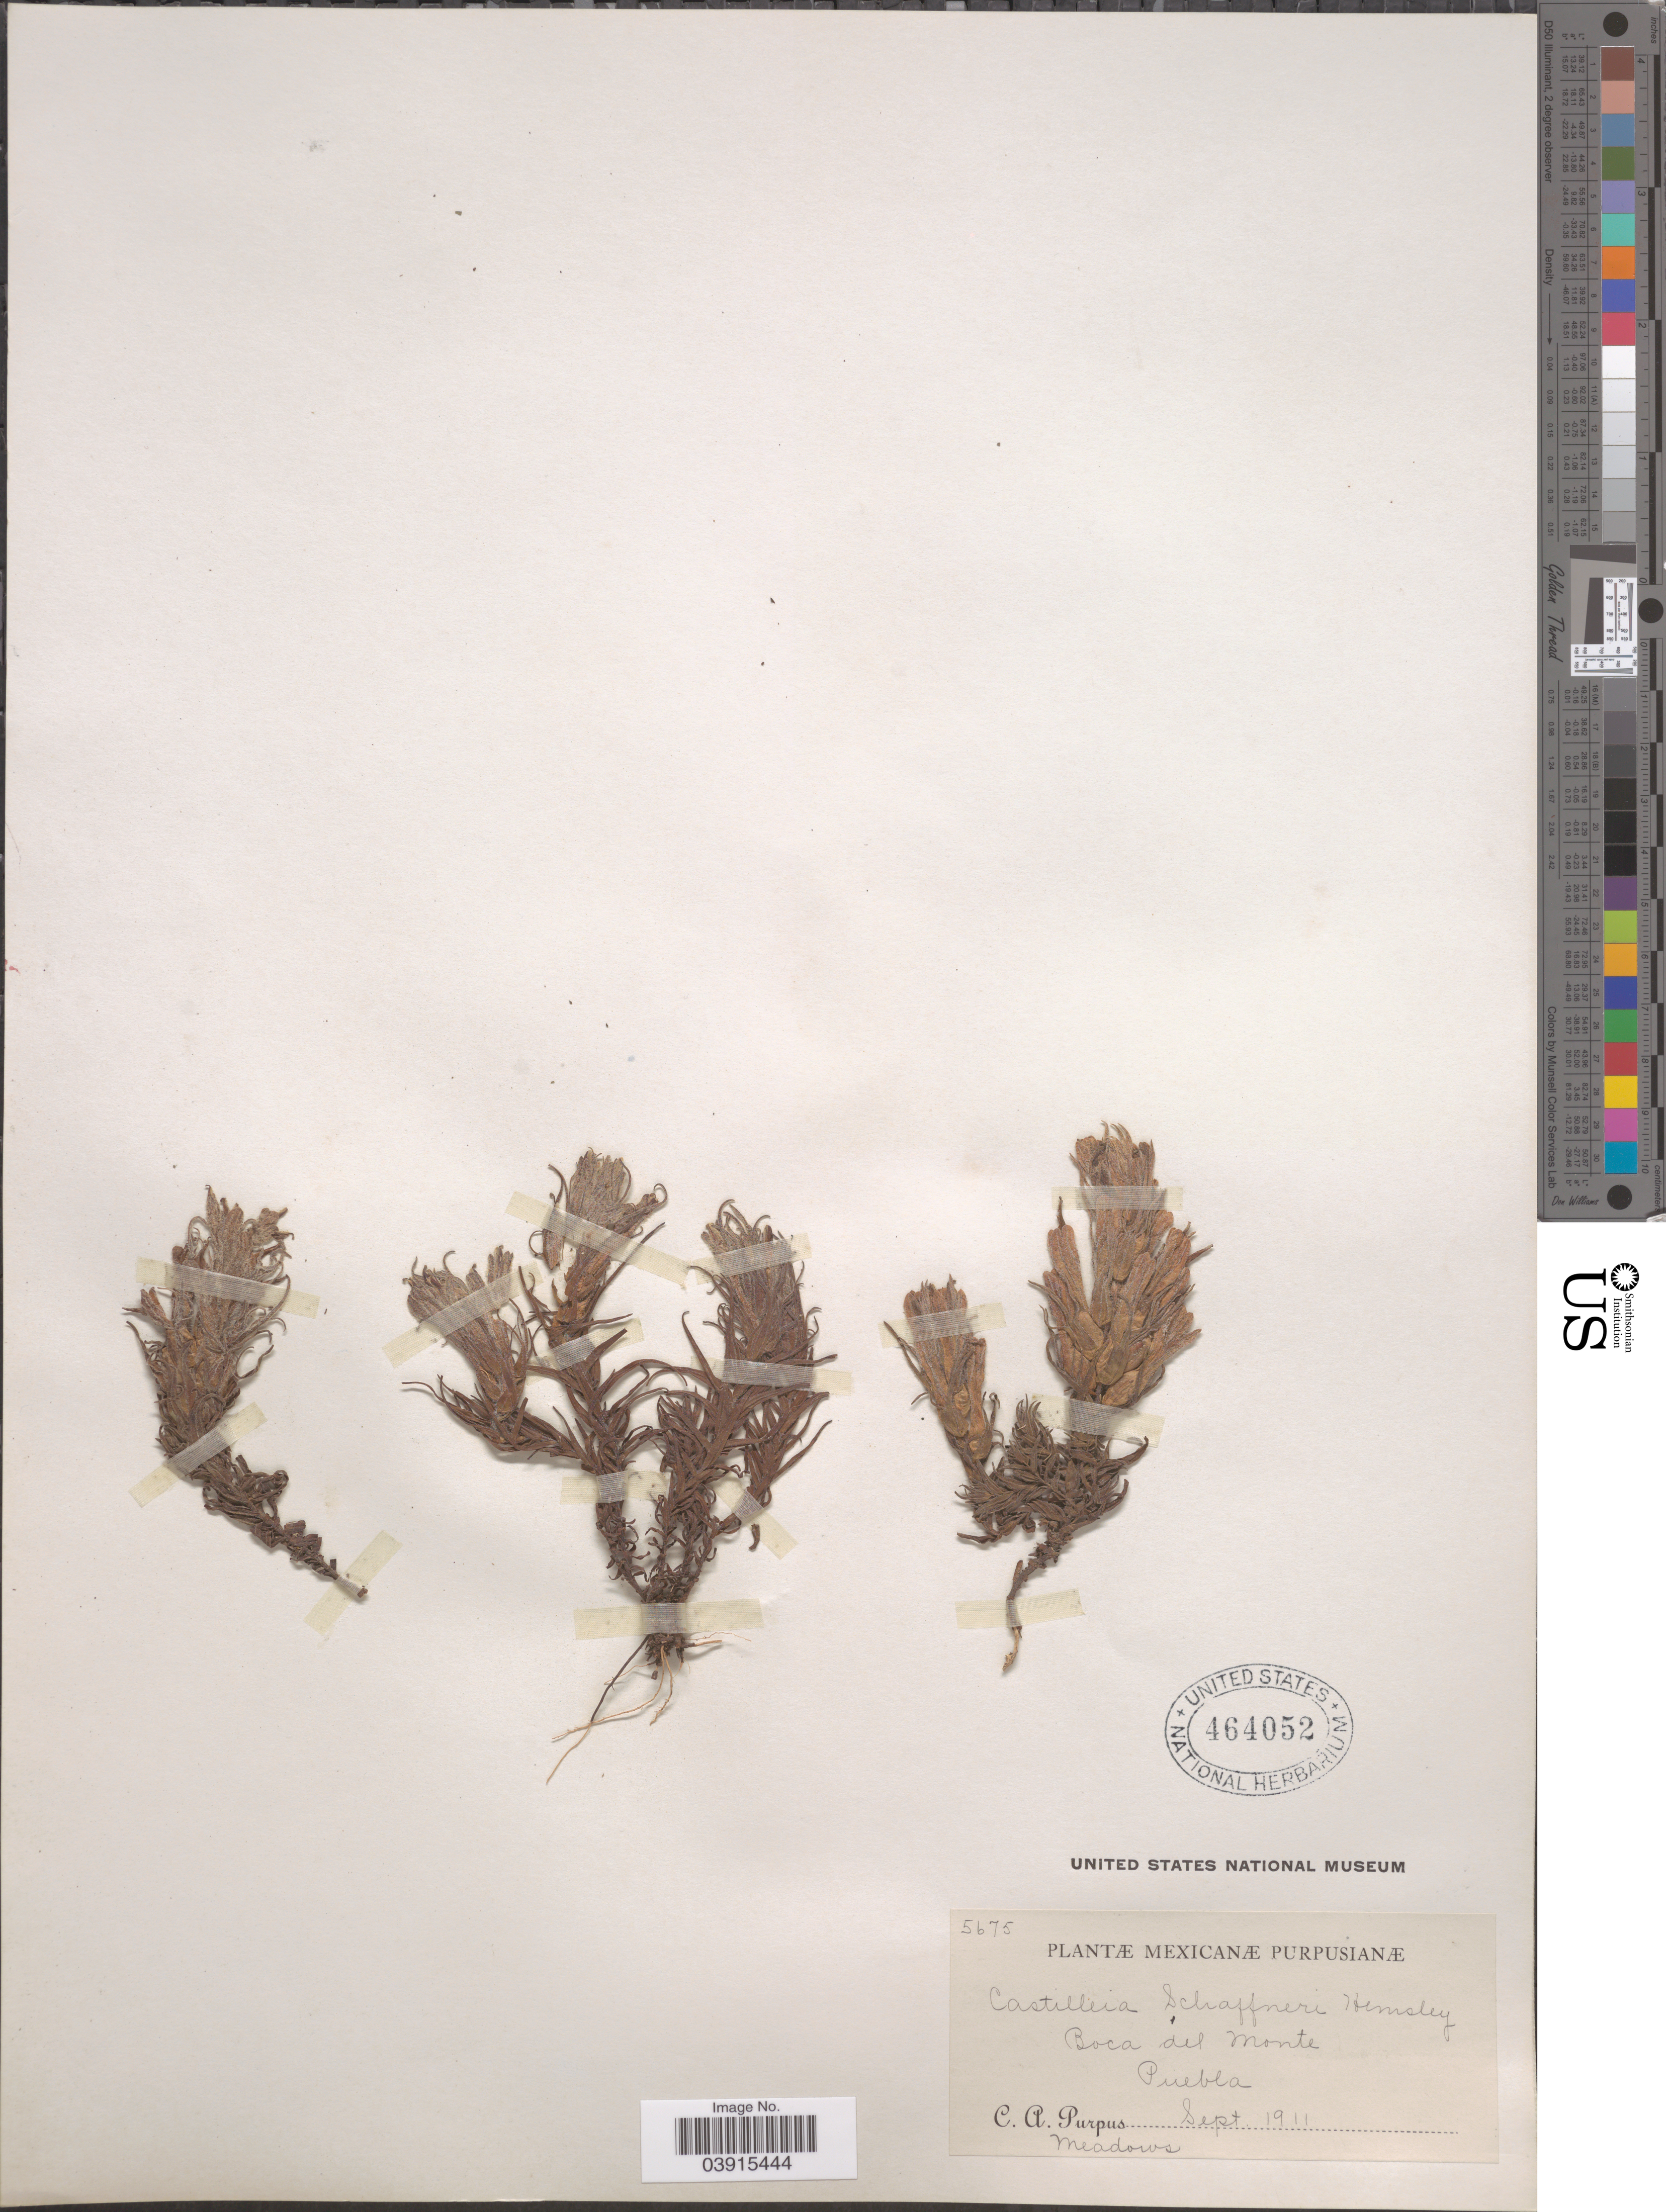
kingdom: Plantae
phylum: Tracheophyta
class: Magnoliopsida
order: Lamiales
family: Orobanchaceae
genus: Castilleja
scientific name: Castilleja schaffneri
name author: Hemsl.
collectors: C. A. Purpus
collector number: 5675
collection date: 1911-09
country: Mexico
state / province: Puebla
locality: Boca del Monte.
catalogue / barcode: US 464052